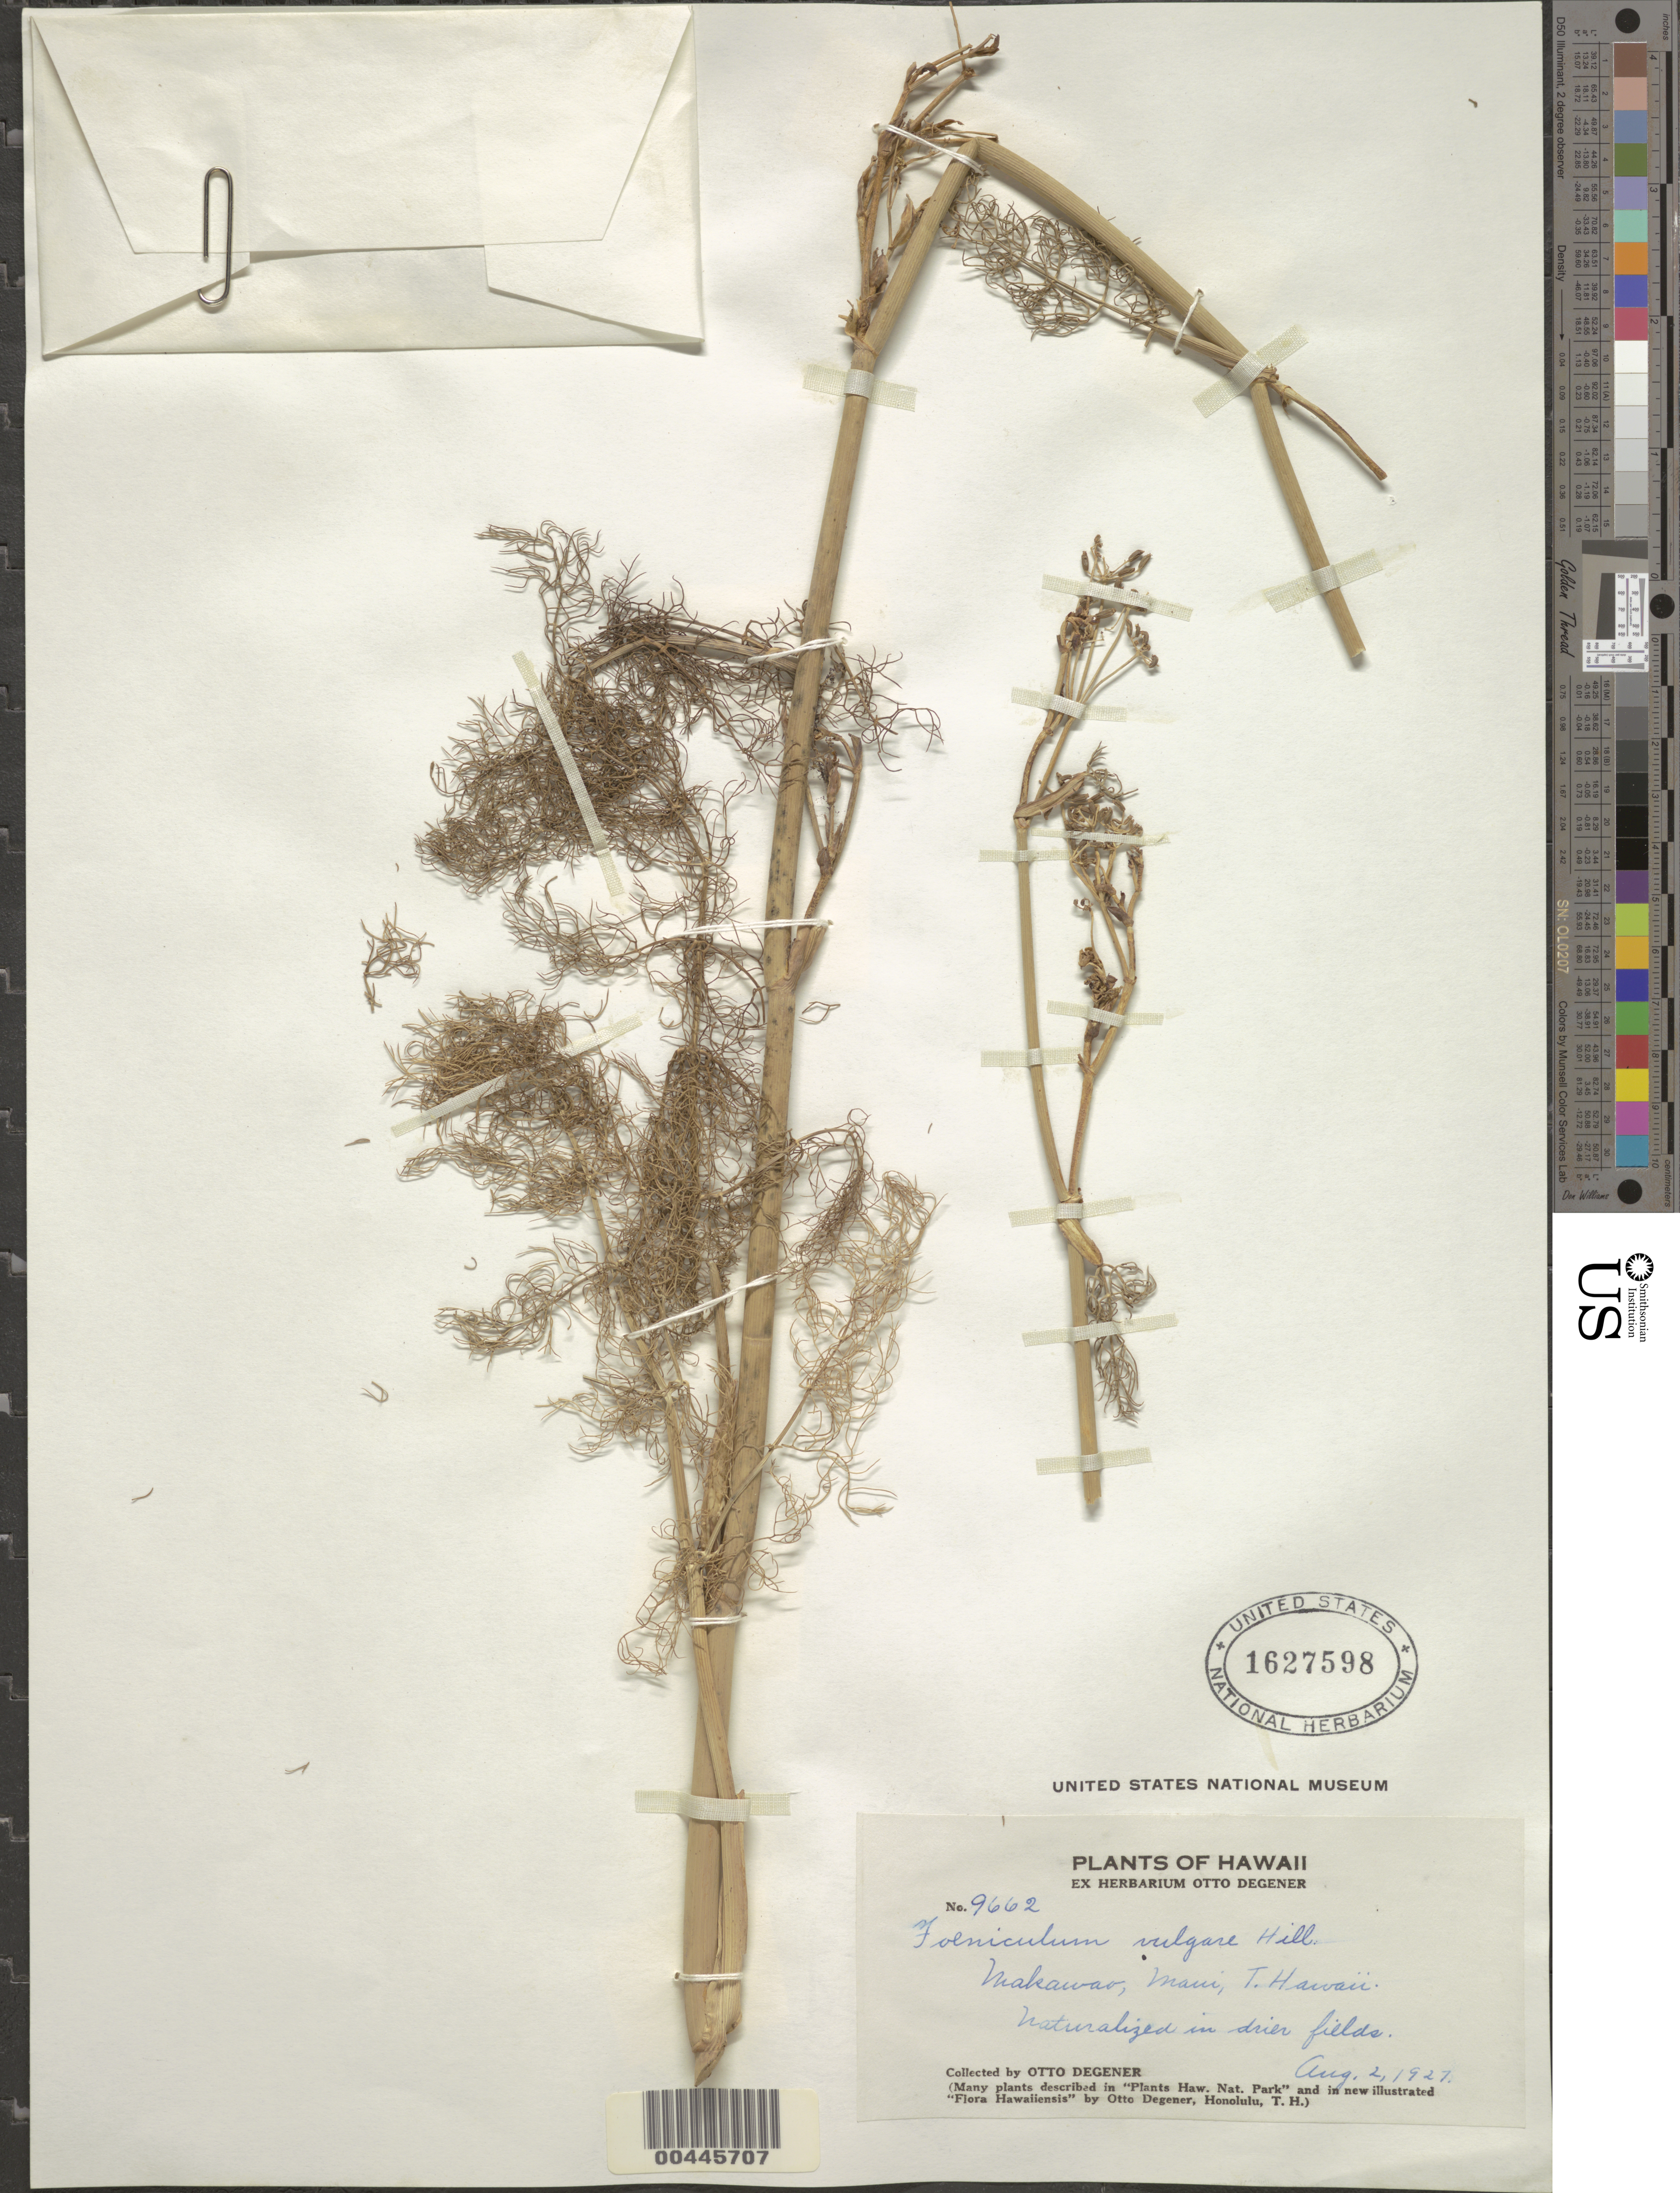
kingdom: Plantae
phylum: Tracheophyta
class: Magnoliopsida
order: Apiales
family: Apiaceae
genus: Foeniculum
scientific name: Foeniculum vulgare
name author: Mill.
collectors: O. Degener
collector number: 9662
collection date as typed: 2 Aug 1927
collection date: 1927-08-02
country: United States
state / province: Hawaii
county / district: Maui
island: Maui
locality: Makawao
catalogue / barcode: US 1627598